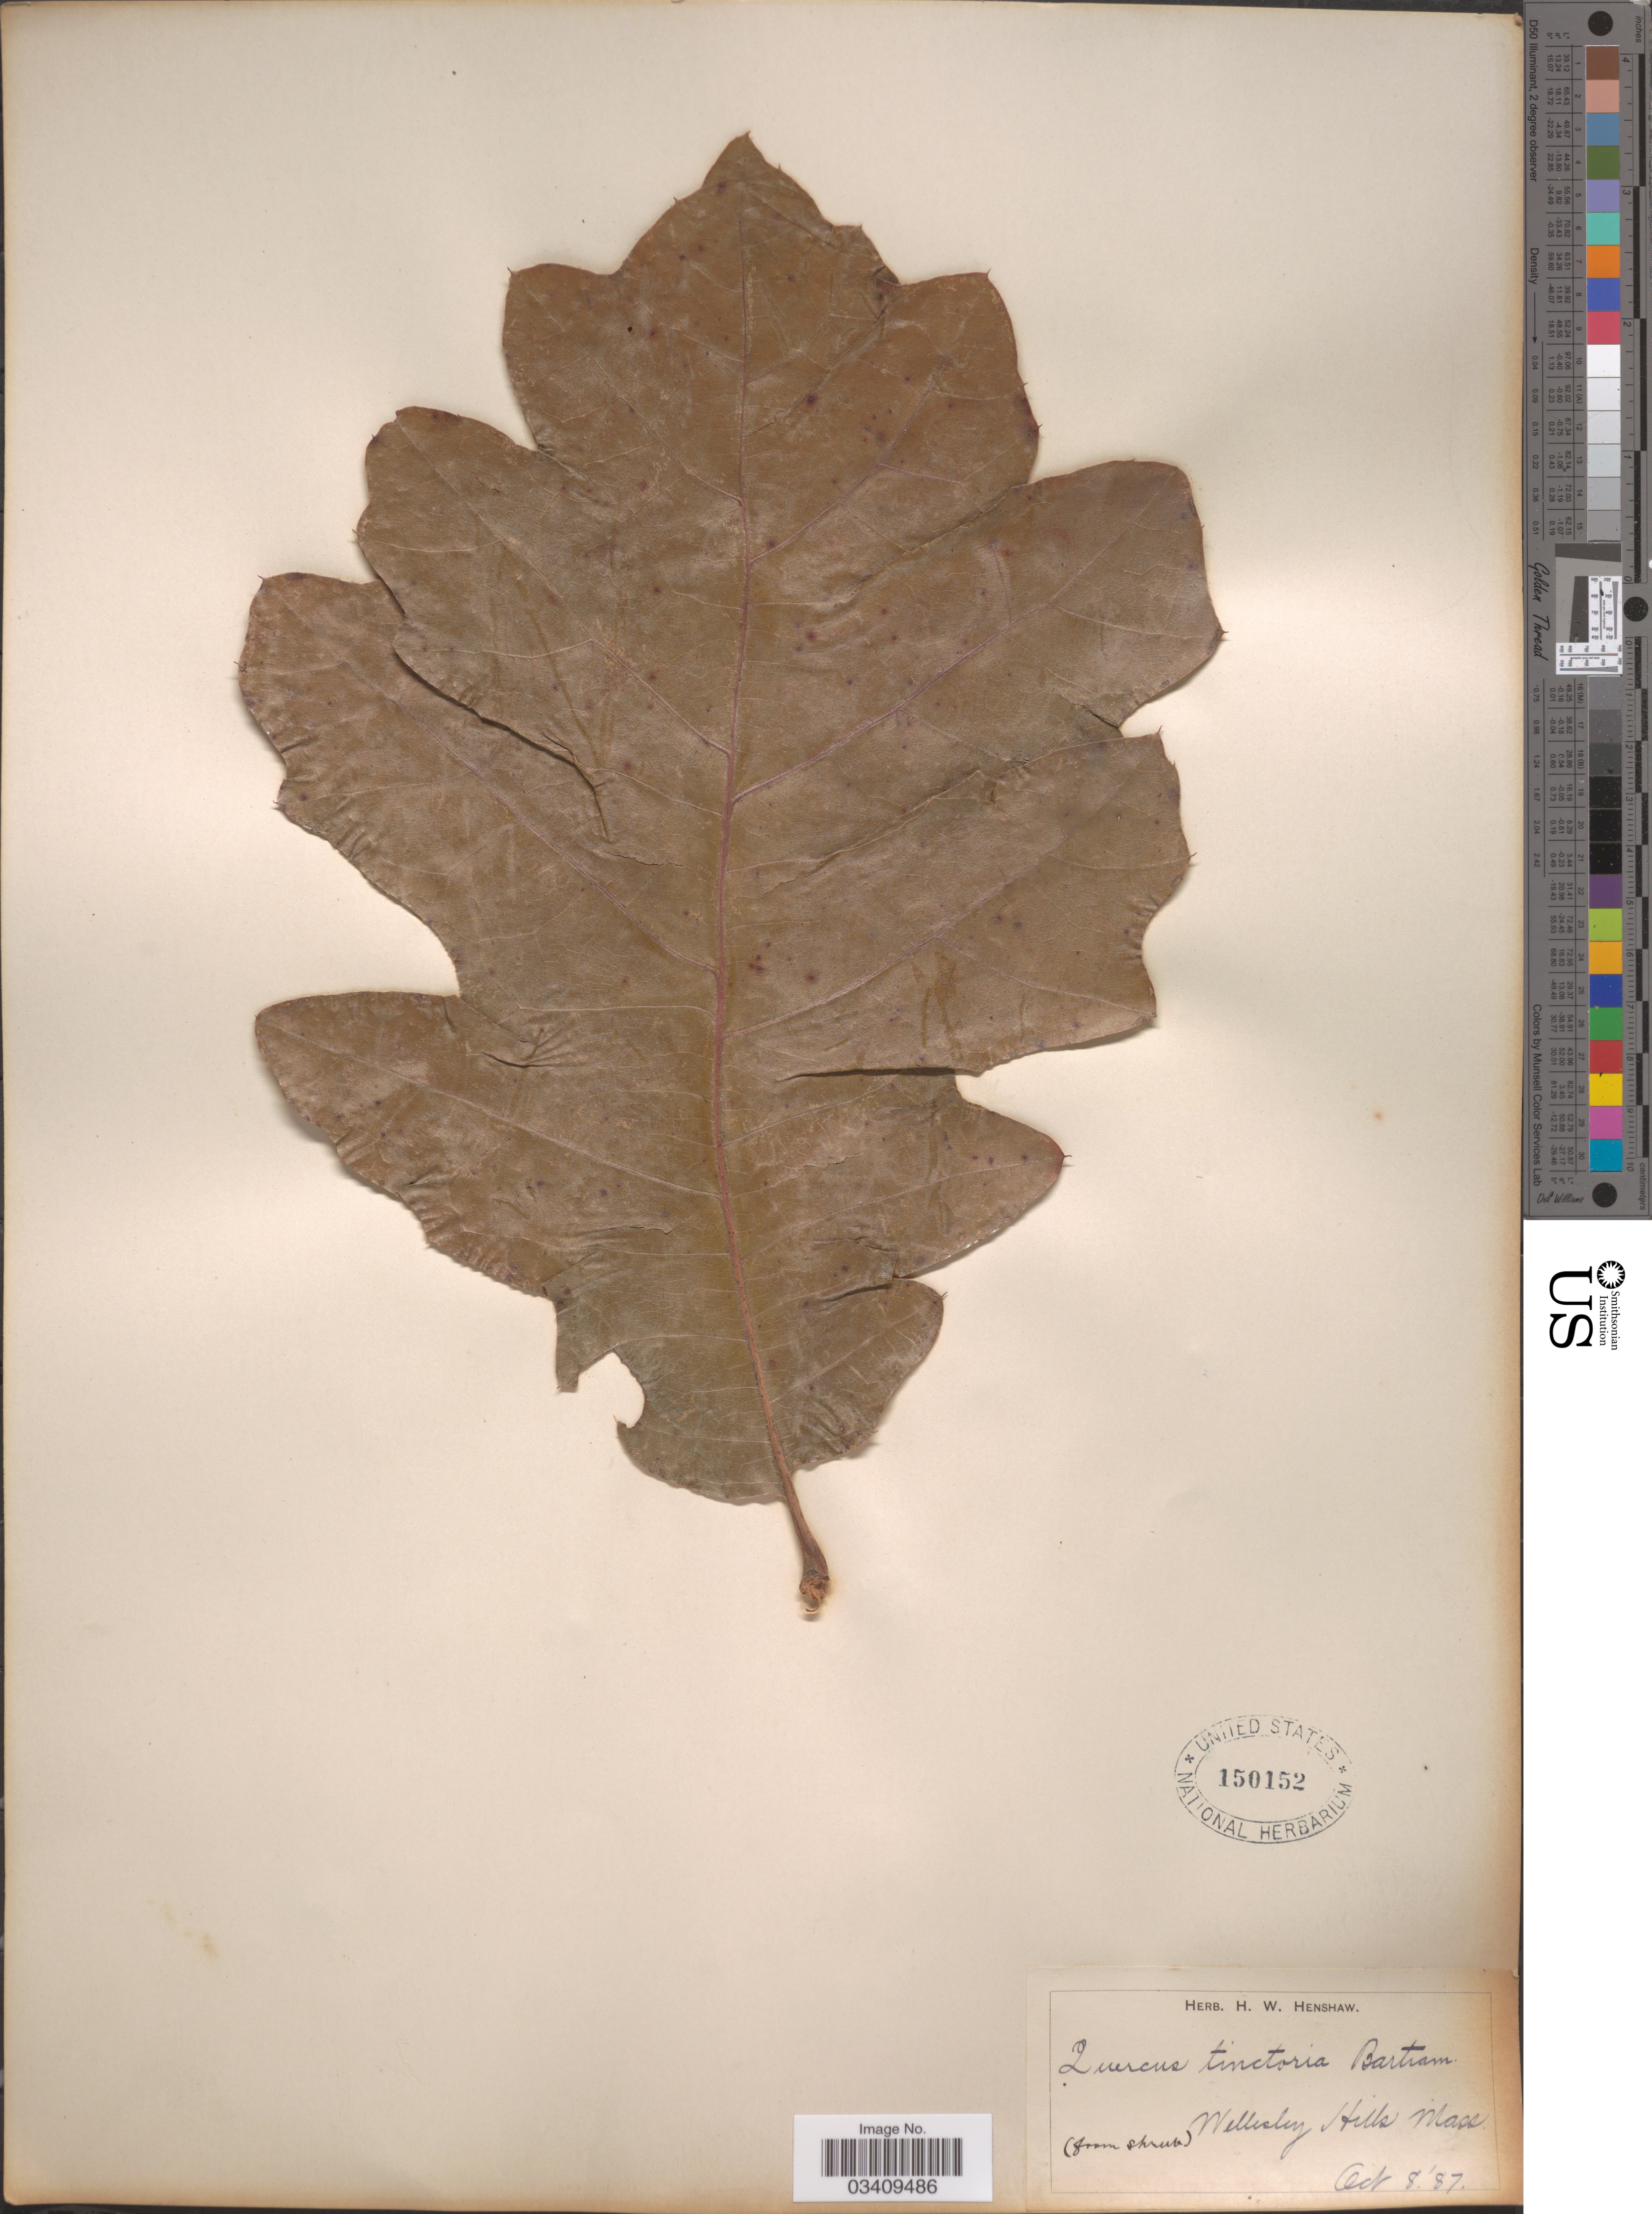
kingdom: Plantae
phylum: Tracheophyta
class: Magnoliopsida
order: Fagales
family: Fagaceae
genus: Quercus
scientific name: Quercus velutina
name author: Lam.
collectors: ex herb. H. W. Henshaw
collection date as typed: Transcribed d/m/y: 8/10/87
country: United States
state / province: Massachusetts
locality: Wellesley Hills.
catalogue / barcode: US 150152